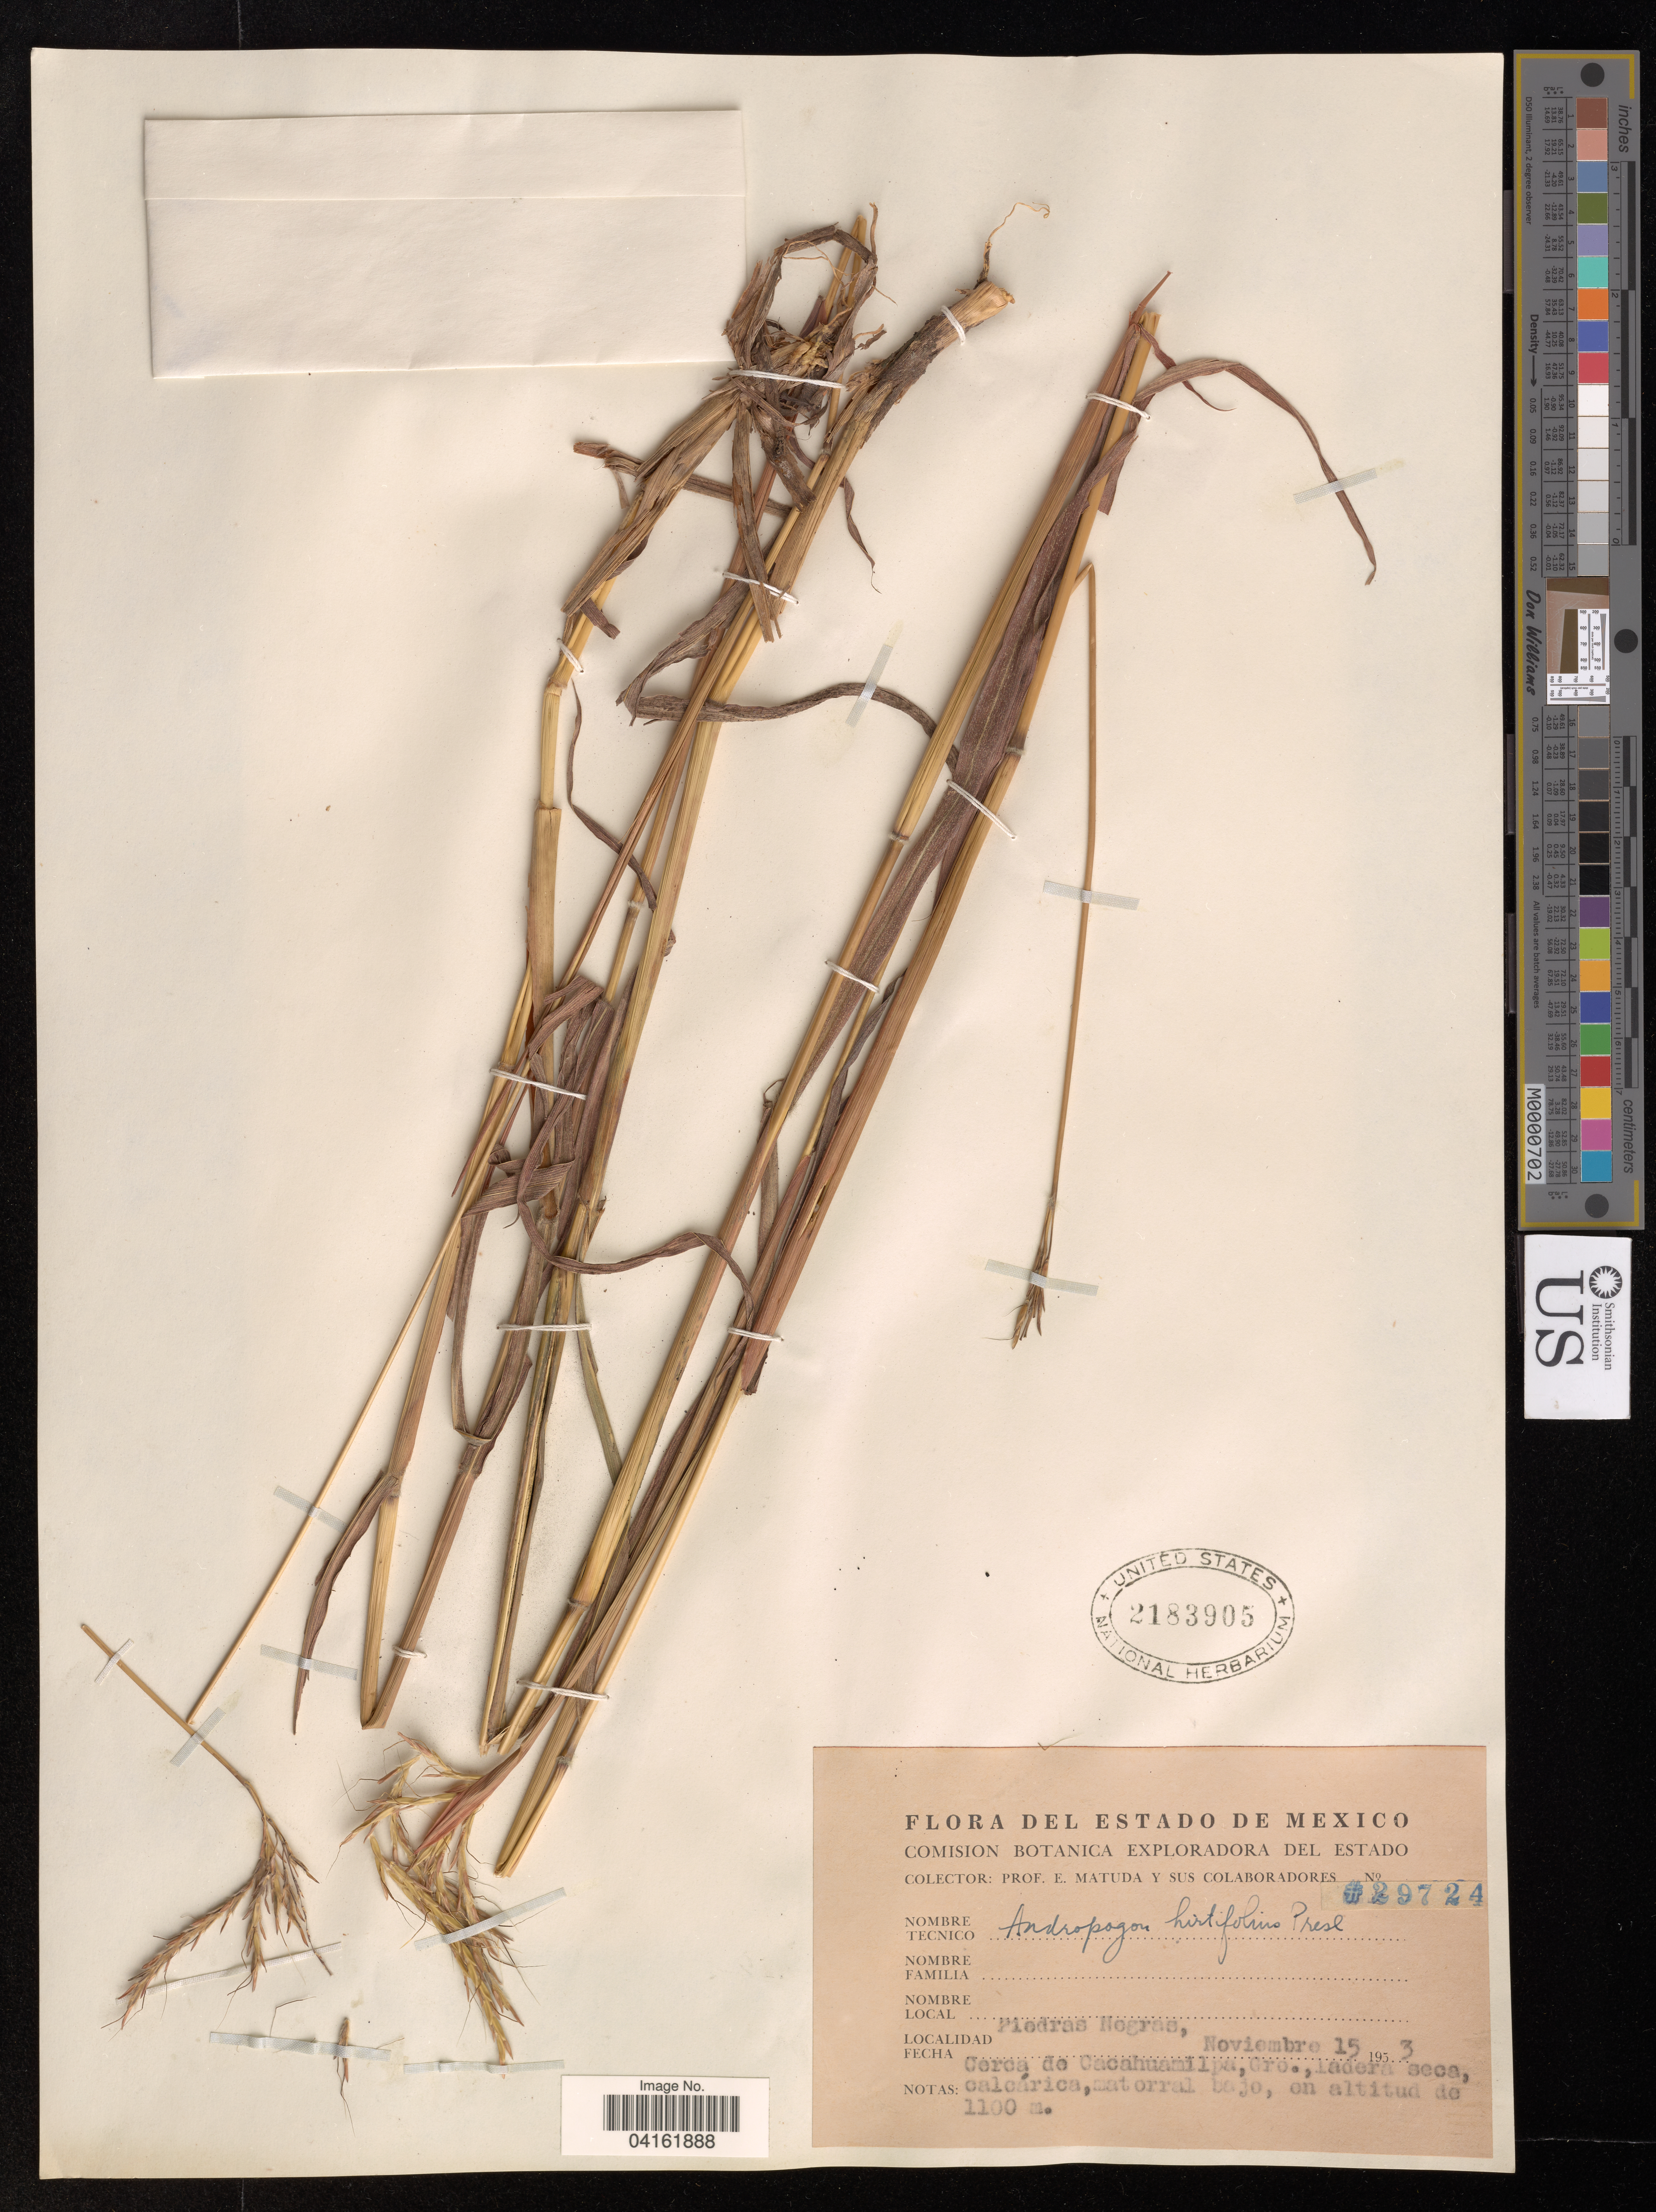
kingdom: Plantae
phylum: Tracheophyta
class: Liliopsida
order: Poales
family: Poaceae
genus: Andropogon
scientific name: Andropogon hirtifolius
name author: C. Presl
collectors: E. Matuda & Sus Colaboradores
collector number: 29724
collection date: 1953-11-15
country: Mexico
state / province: Guerrero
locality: Piedras Negras. Cerca, do Cacahuamilpa.*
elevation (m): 1100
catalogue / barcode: US 2183905